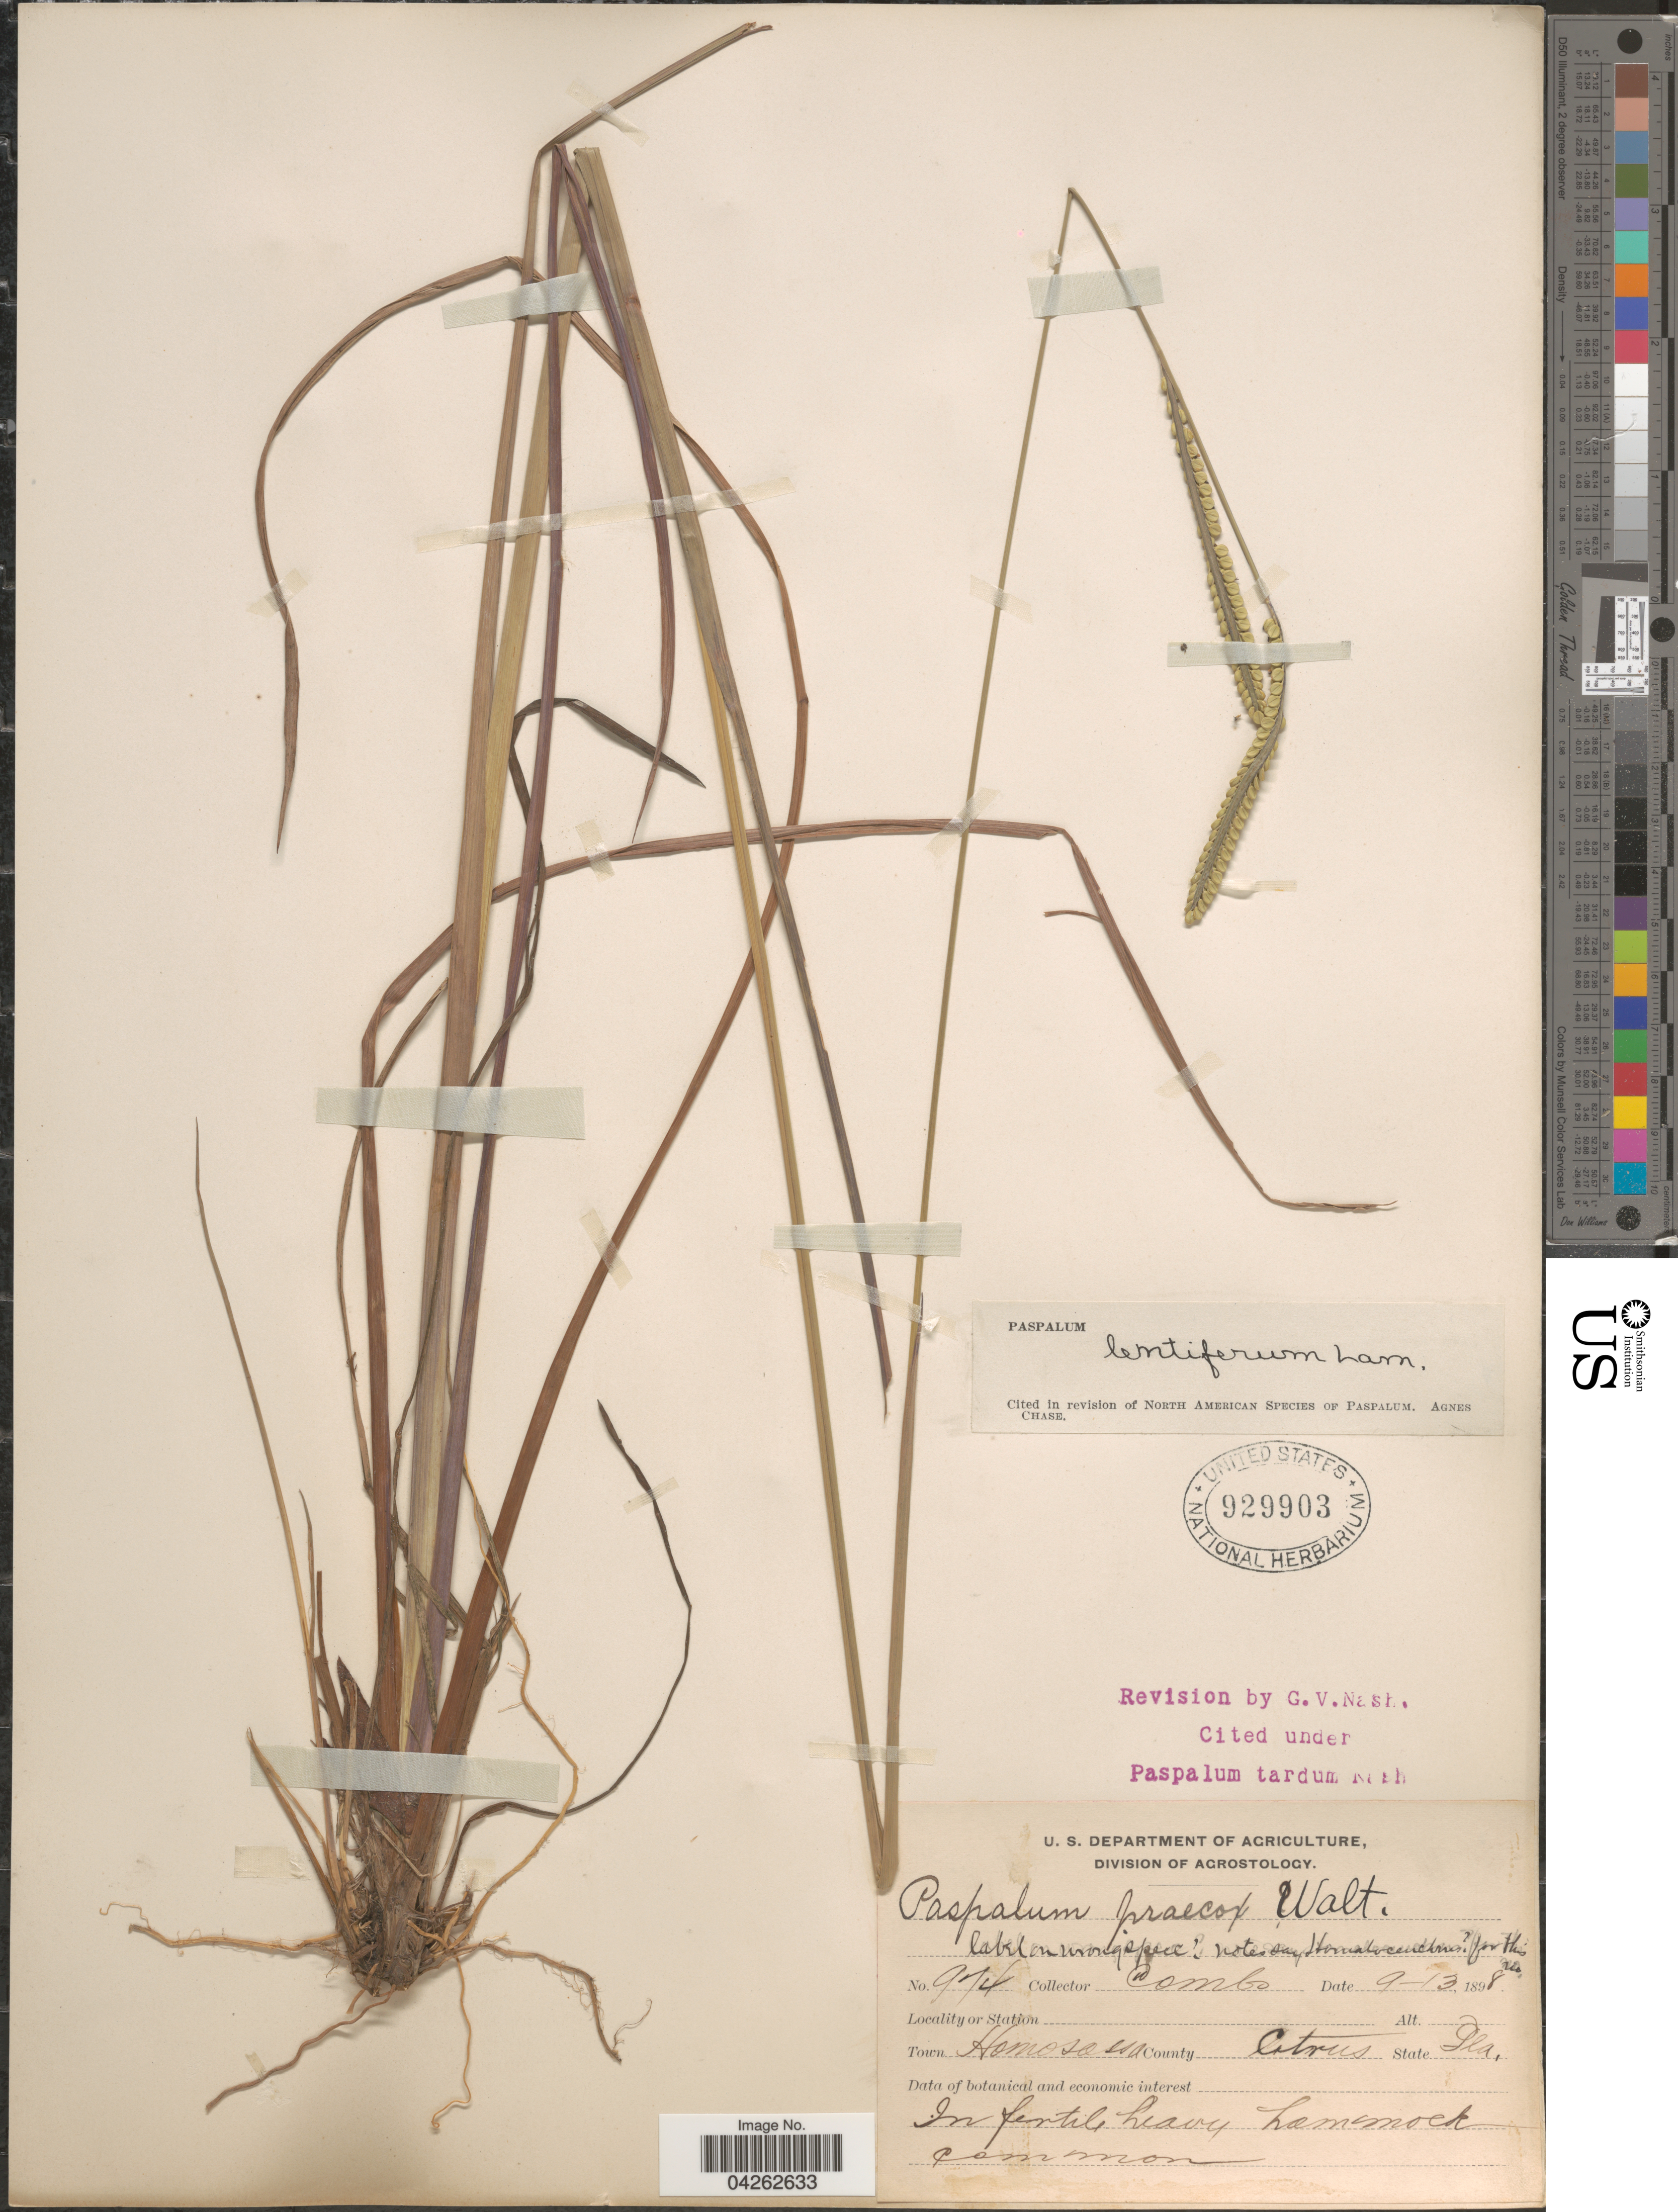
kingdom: Plantae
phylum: Tracheophyta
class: Liliopsida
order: Poales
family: Poaceae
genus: Paspalum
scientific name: Paspalum lentiferum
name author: Lam.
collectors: -. Combs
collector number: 974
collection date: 1898-09-13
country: United States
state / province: Florida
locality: Town Homosassa. County Citrus.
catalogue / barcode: US 929903